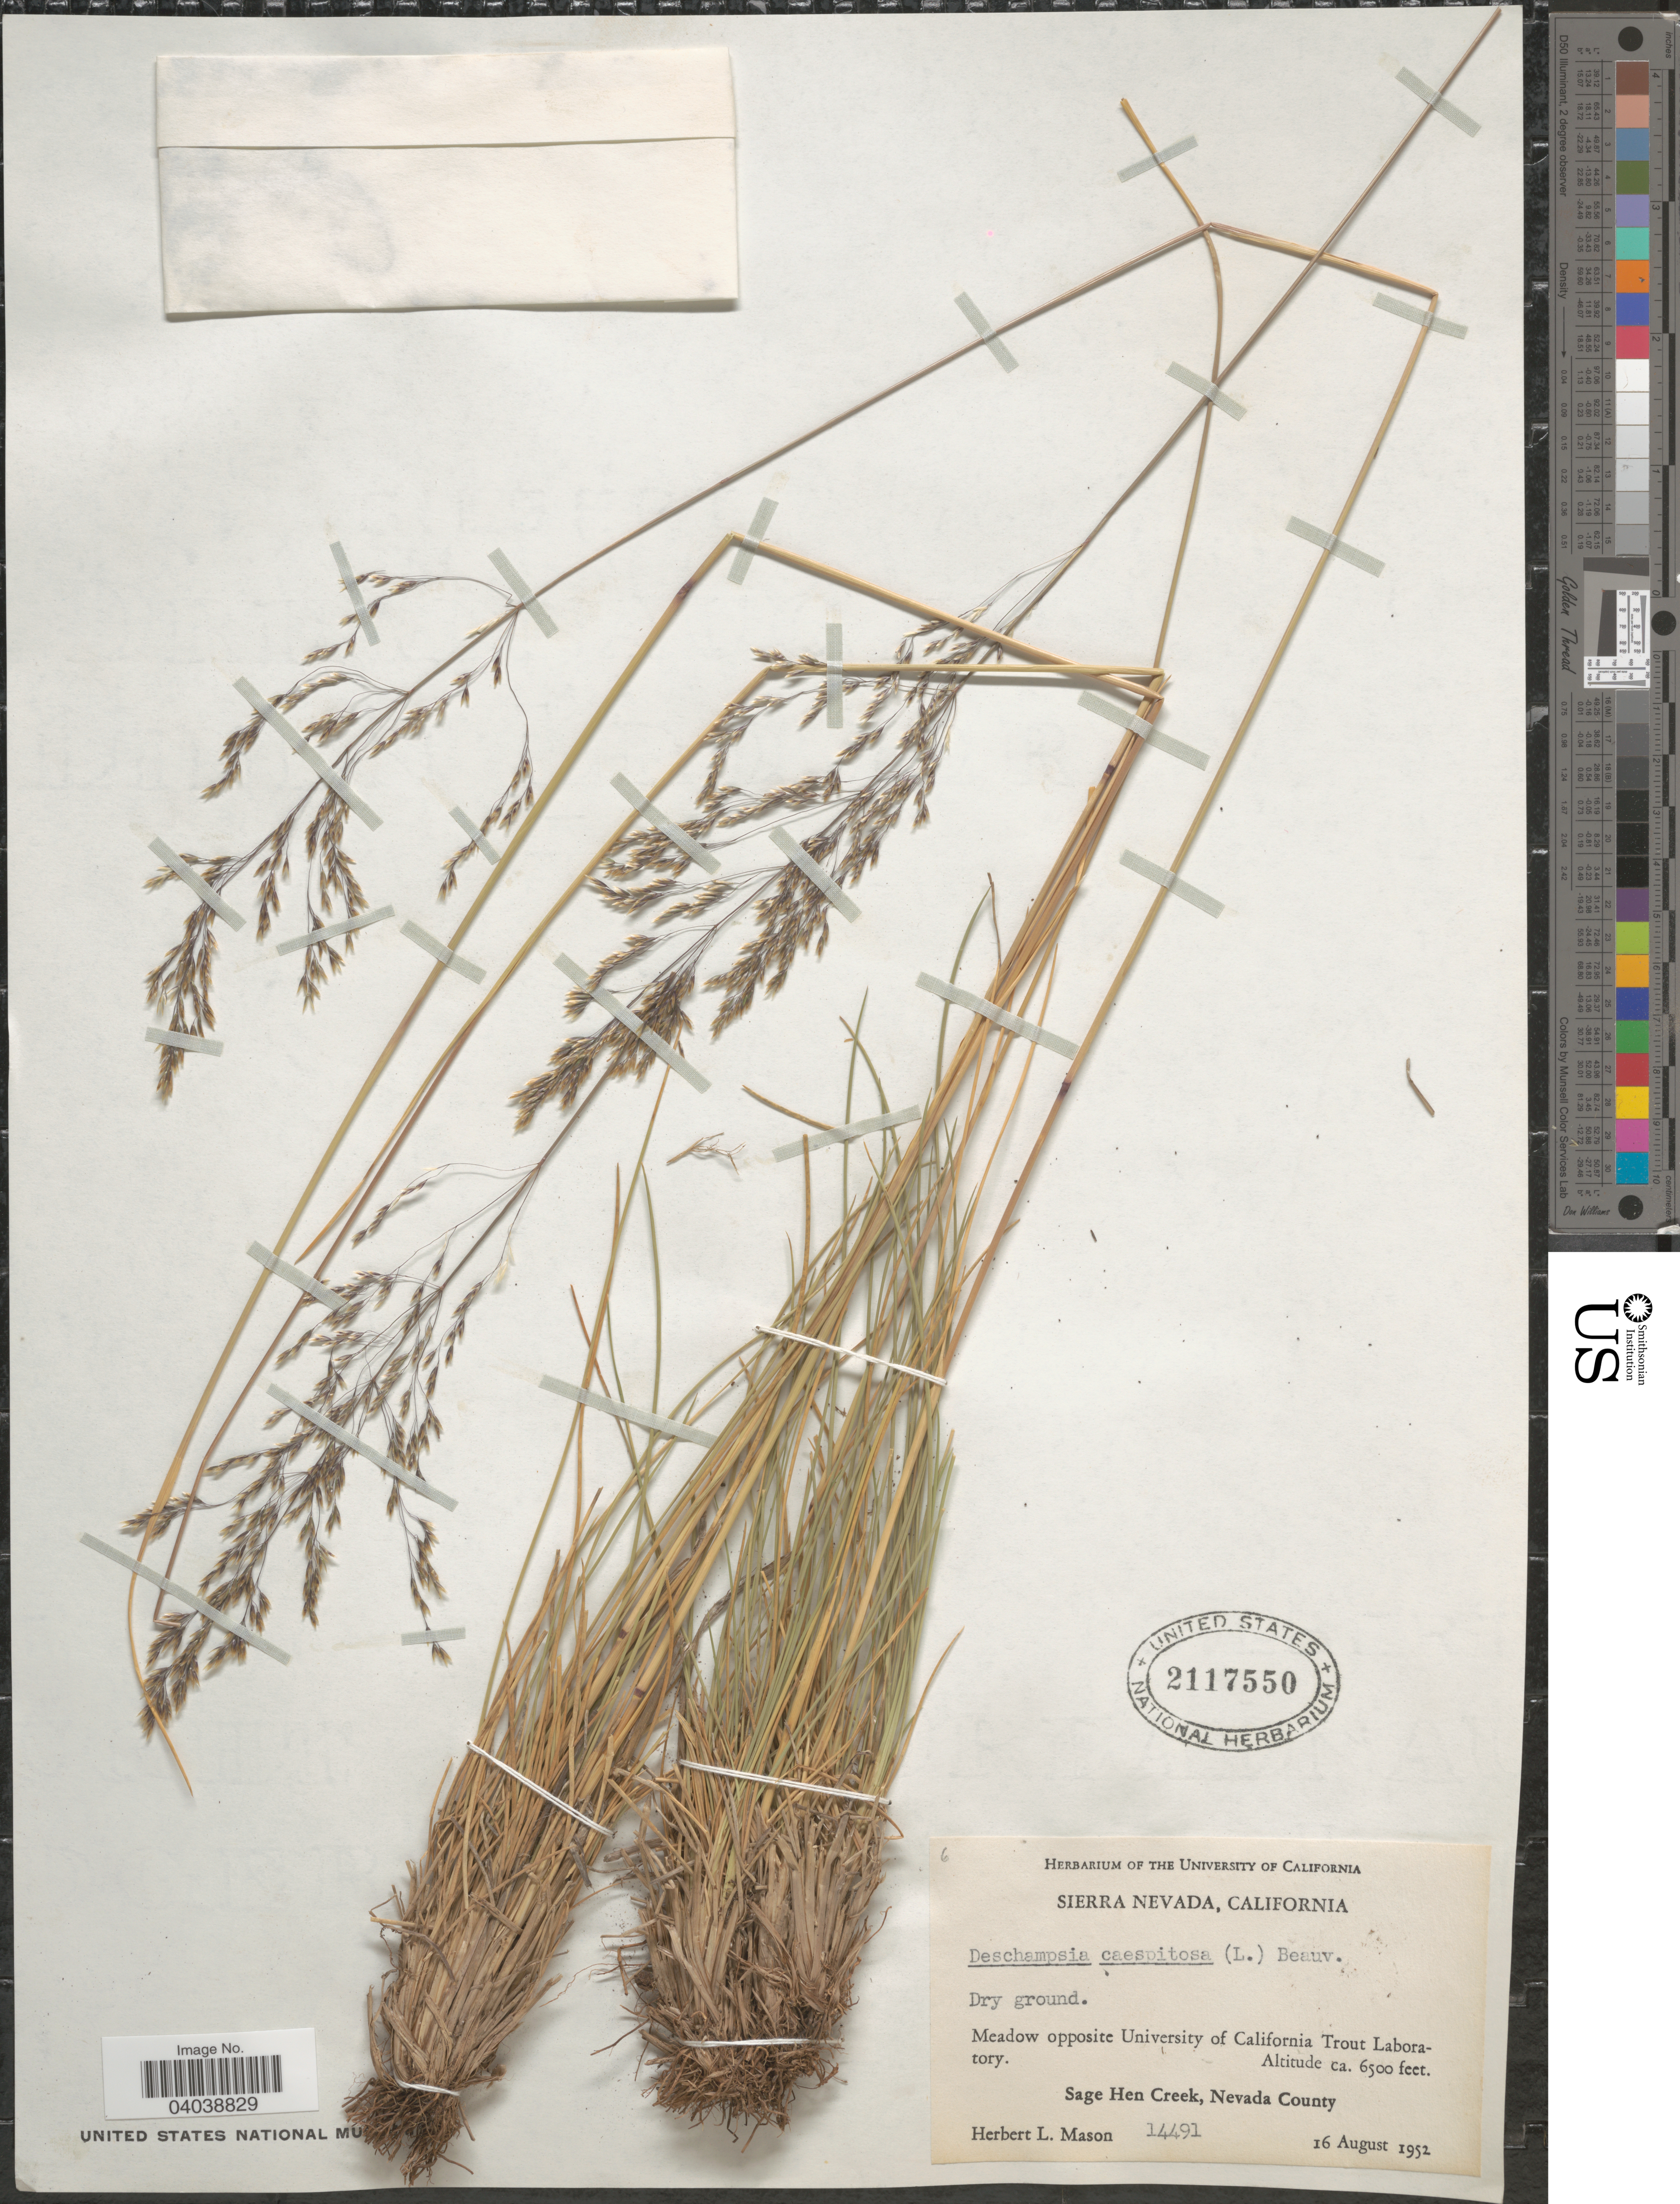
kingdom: Plantae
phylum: Tracheophyta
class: Liliopsida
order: Poales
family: Poaceae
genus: Deschampsia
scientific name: Deschampsia cespitosa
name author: (L.) P. Beauv.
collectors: H. L. Mason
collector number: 14491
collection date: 1952-08-16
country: United States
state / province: California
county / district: Nevada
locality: Sierra Nevada. Meadow opposite University of California Trout Laboratory. Sage Hen Creek, Nevada County.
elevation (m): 1981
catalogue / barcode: US 2117550